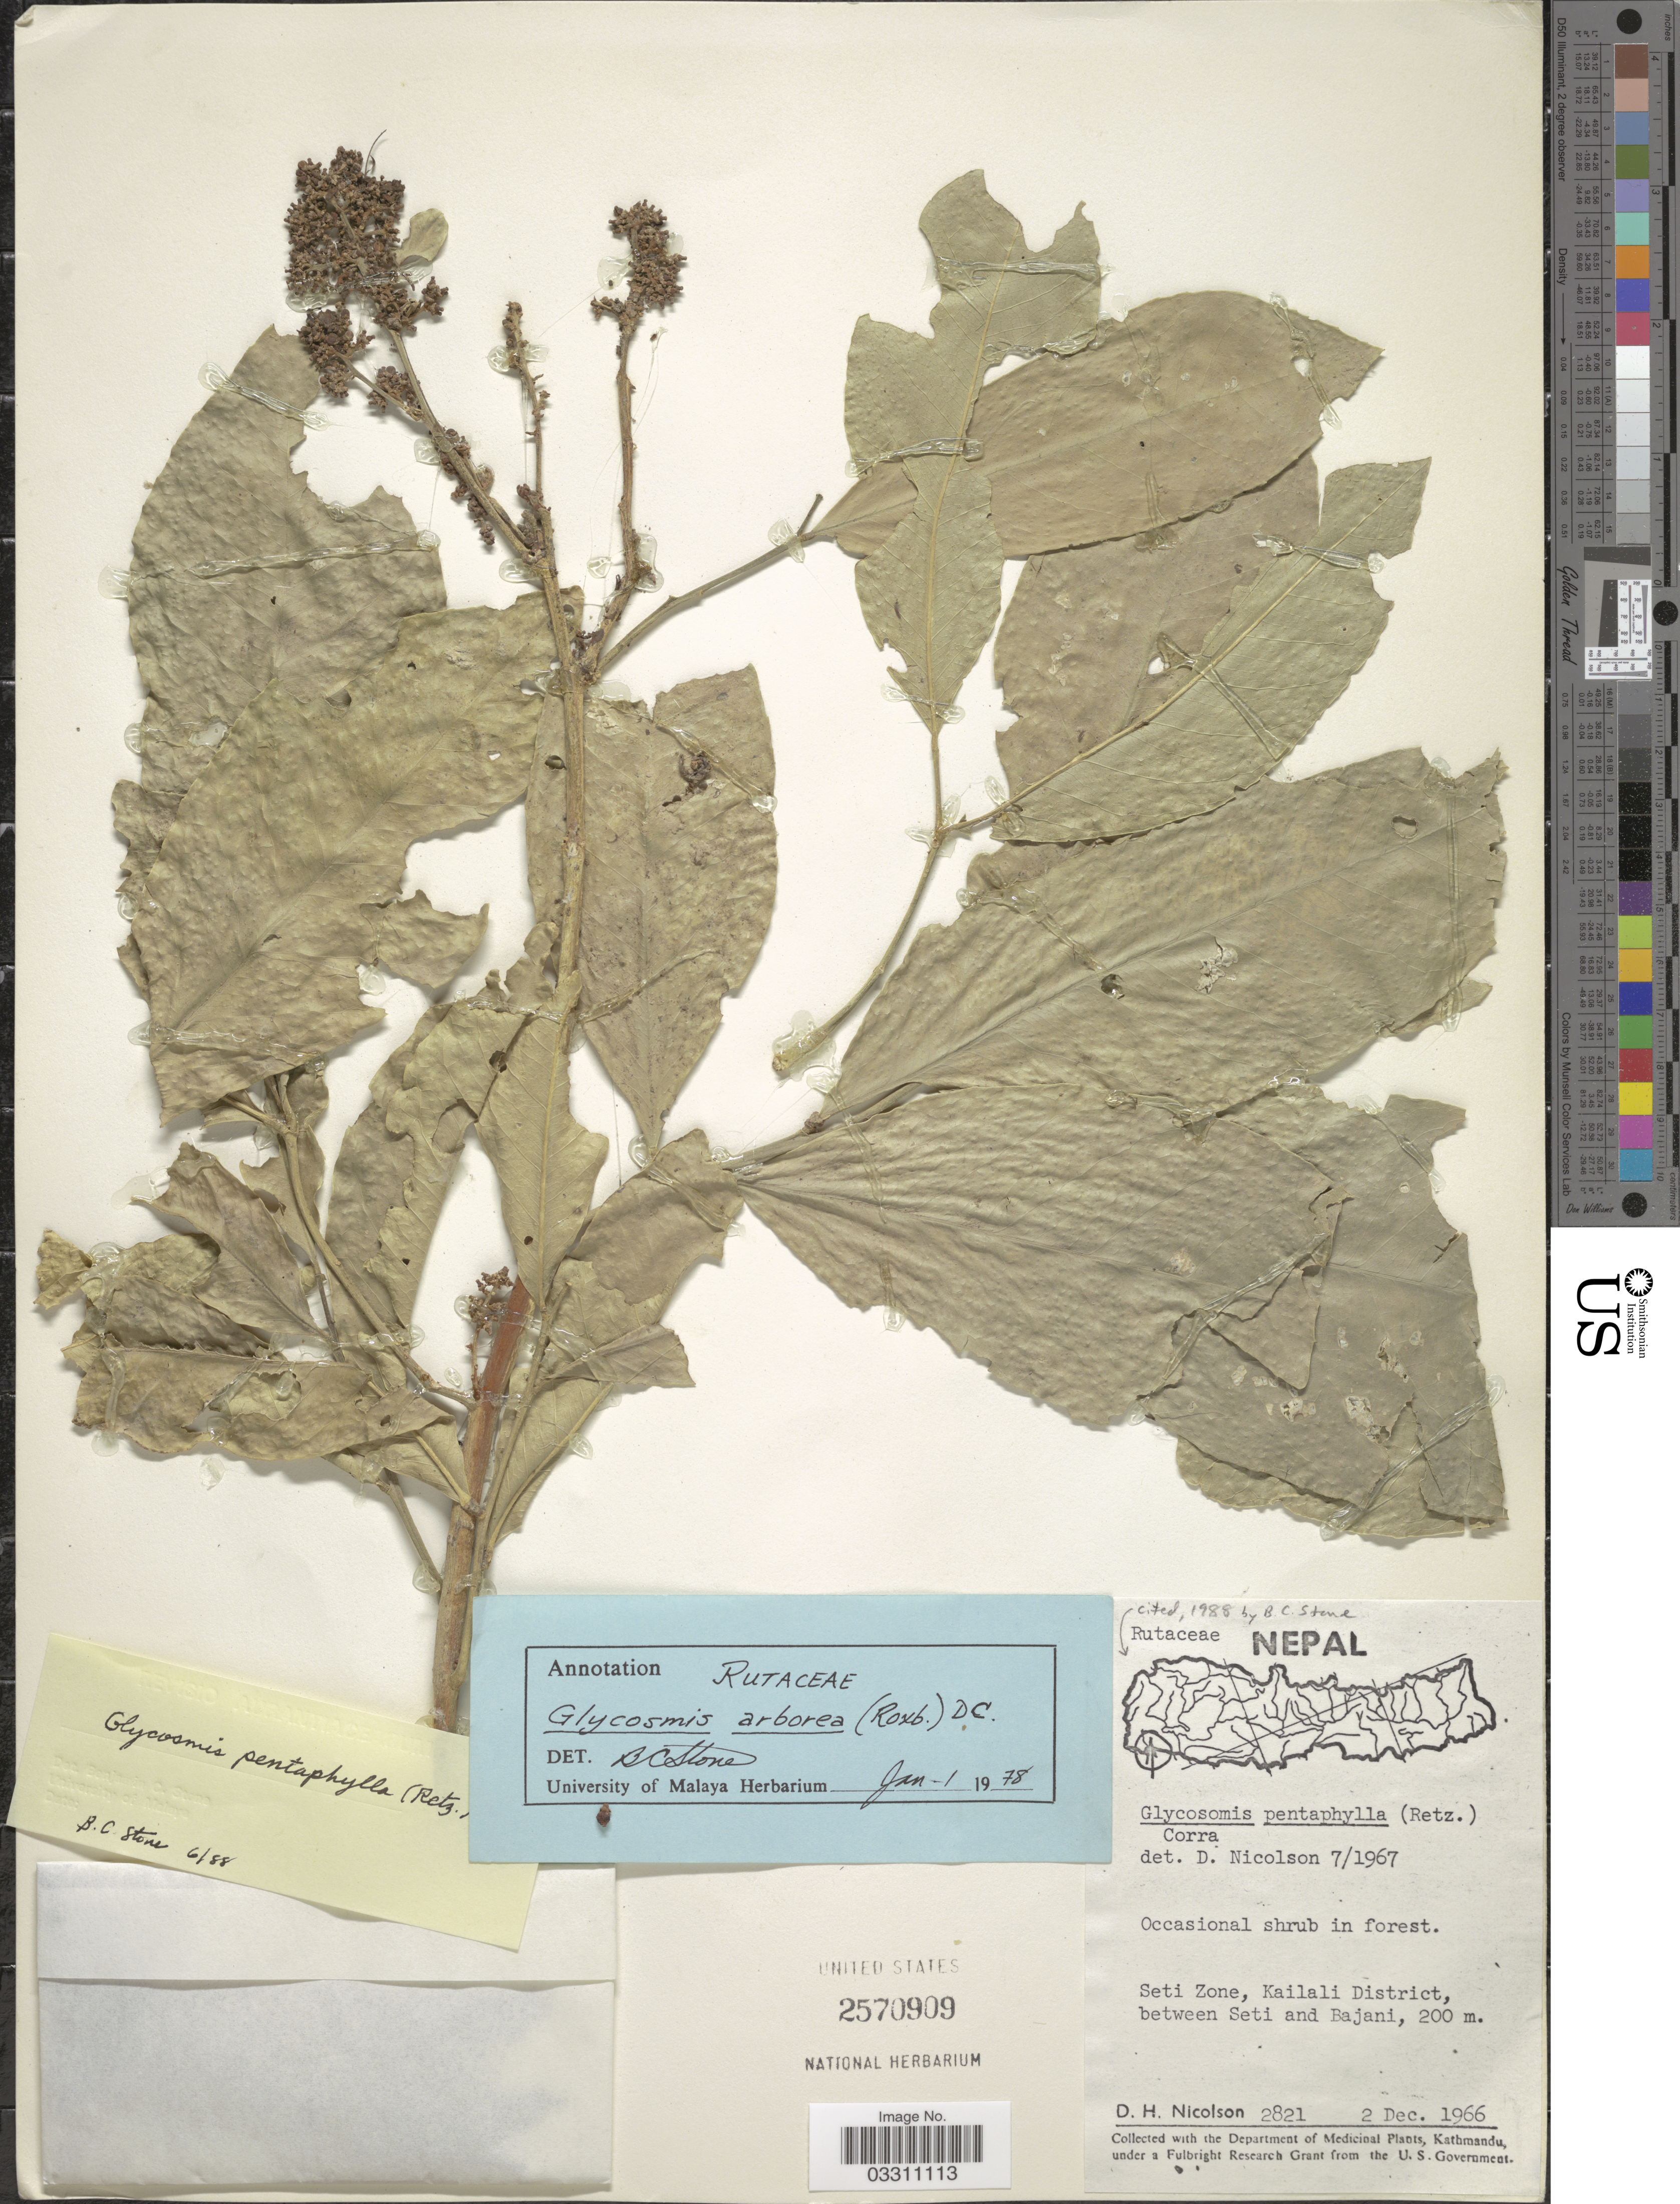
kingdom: Plantae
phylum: Tracheophyta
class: Magnoliopsida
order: Sapindales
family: Rutaceae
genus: Glycosmis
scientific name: Glycosmis pentaphylla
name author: (Retz.) DC.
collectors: D. H. Nicolson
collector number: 2821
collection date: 1966-12-02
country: Nepal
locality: Seti Zone, Kailai District, between Seti and Bajani.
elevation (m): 200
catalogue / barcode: US 2570909